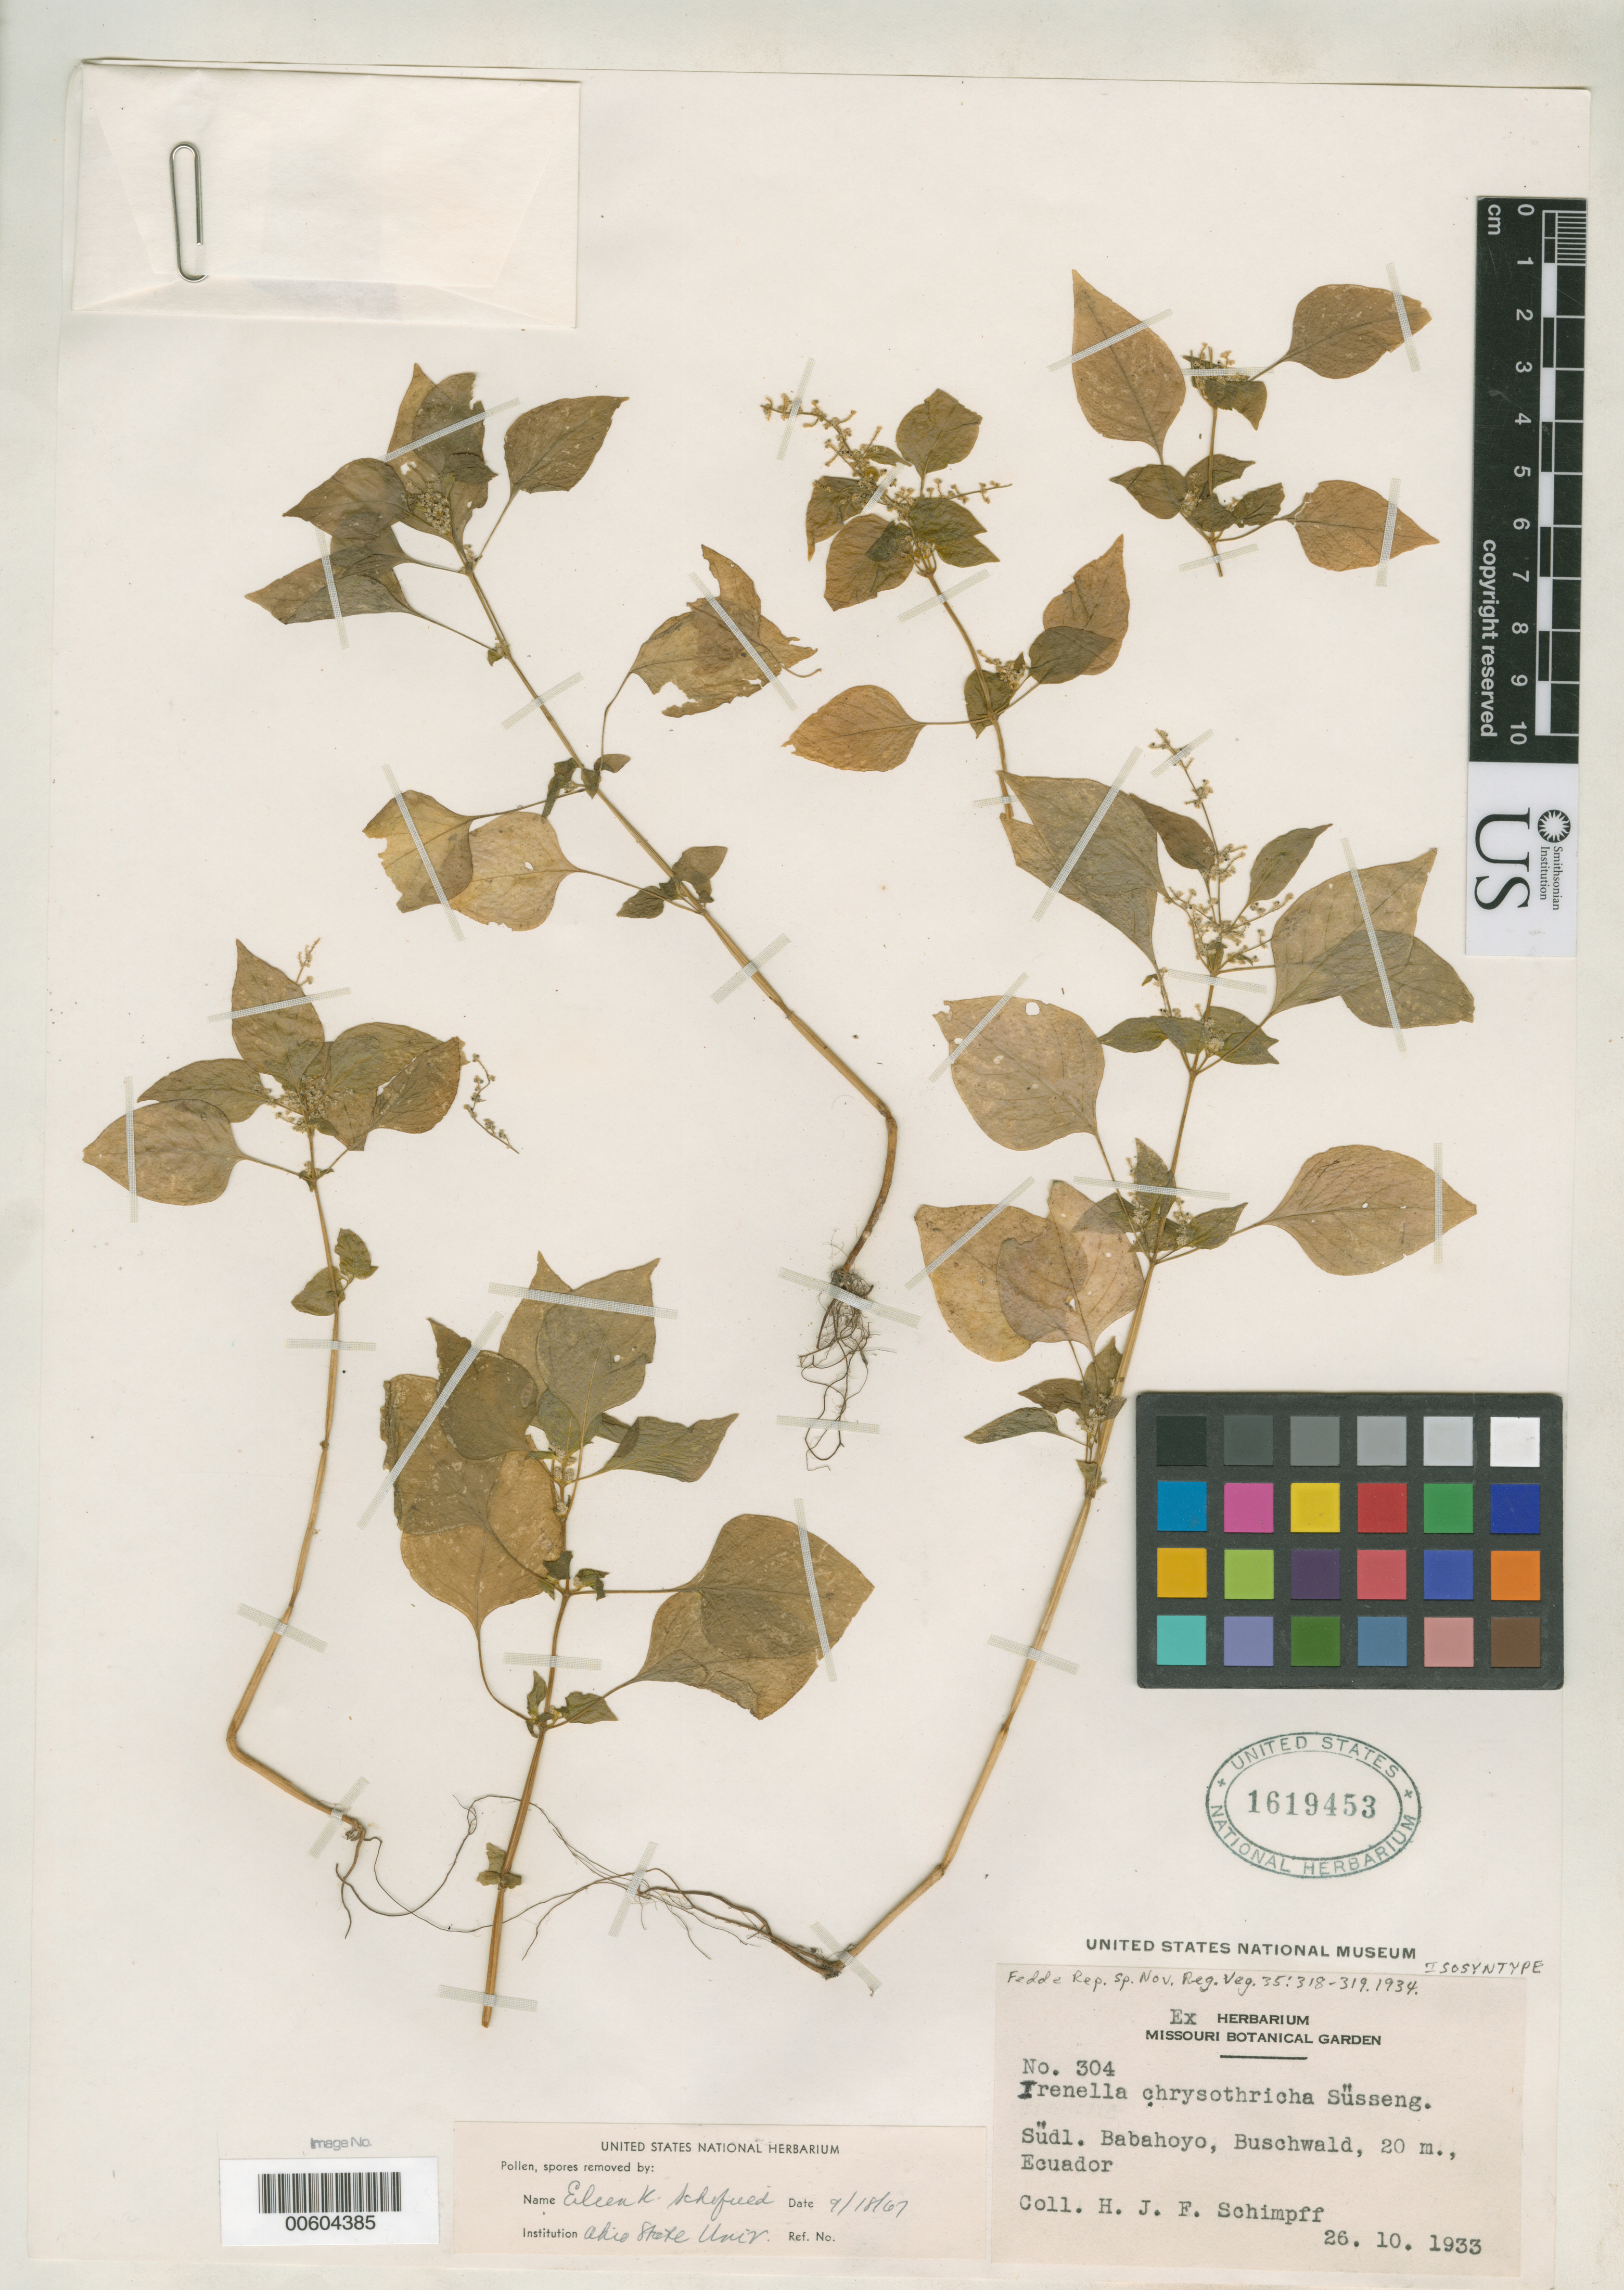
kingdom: Plantae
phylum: Tracheophyta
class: Magnoliopsida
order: Caryophyllales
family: Amaranthaceae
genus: Irenella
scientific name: Irenella chrysotricha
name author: Suess.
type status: Isosyntype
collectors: H. Schimpff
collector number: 304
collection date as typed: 23 Oct 1933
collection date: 1933-10-23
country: Ecuador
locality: Sudl. Babahoyo, buschwald. [shrub forest]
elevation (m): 20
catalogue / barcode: US 1619453